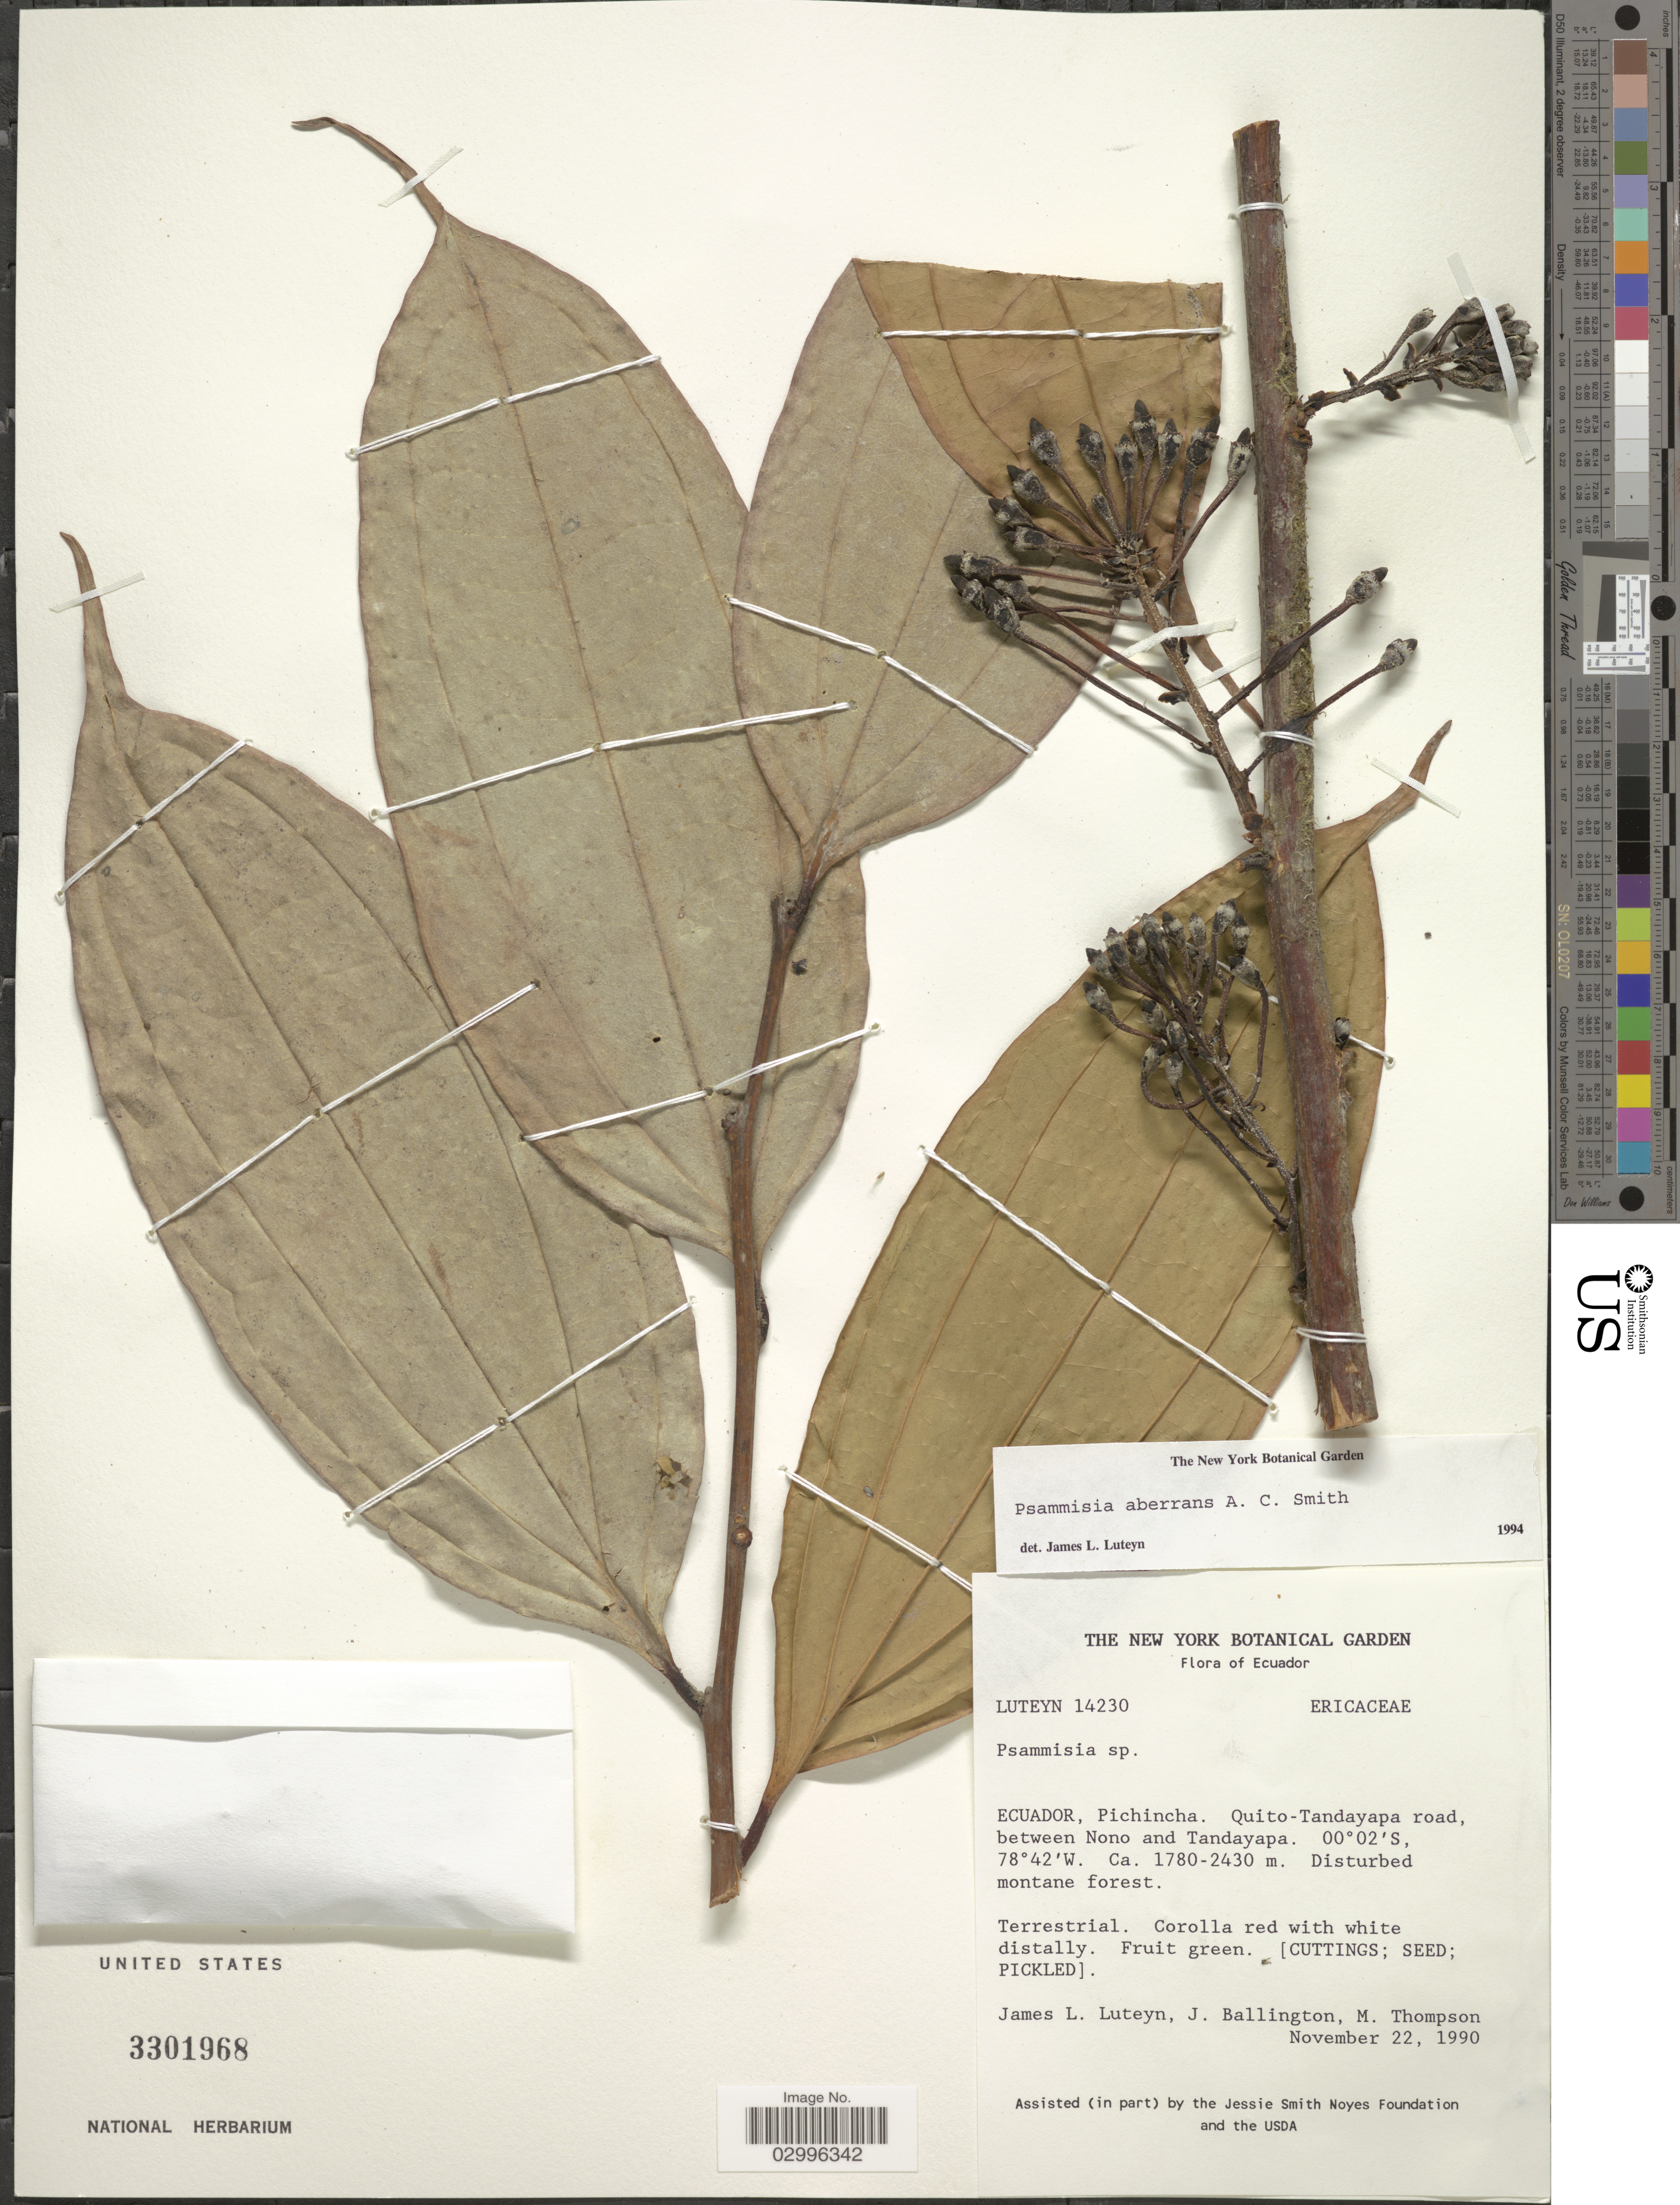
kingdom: Plantae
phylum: Tracheophyta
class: Magnoliopsida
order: Ericales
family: Ericaceae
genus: Psammisia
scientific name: Psammisia aberrans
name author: A.C. Sm.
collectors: J. L. Luteyn, J. Ballington & M. Thompson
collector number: Luteyn 14230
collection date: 1990-11-22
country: Ecuador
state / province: Pichincha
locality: Quito-Tandayapa road, between Nono and Tandayapa.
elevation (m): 1780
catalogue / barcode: US 3301968